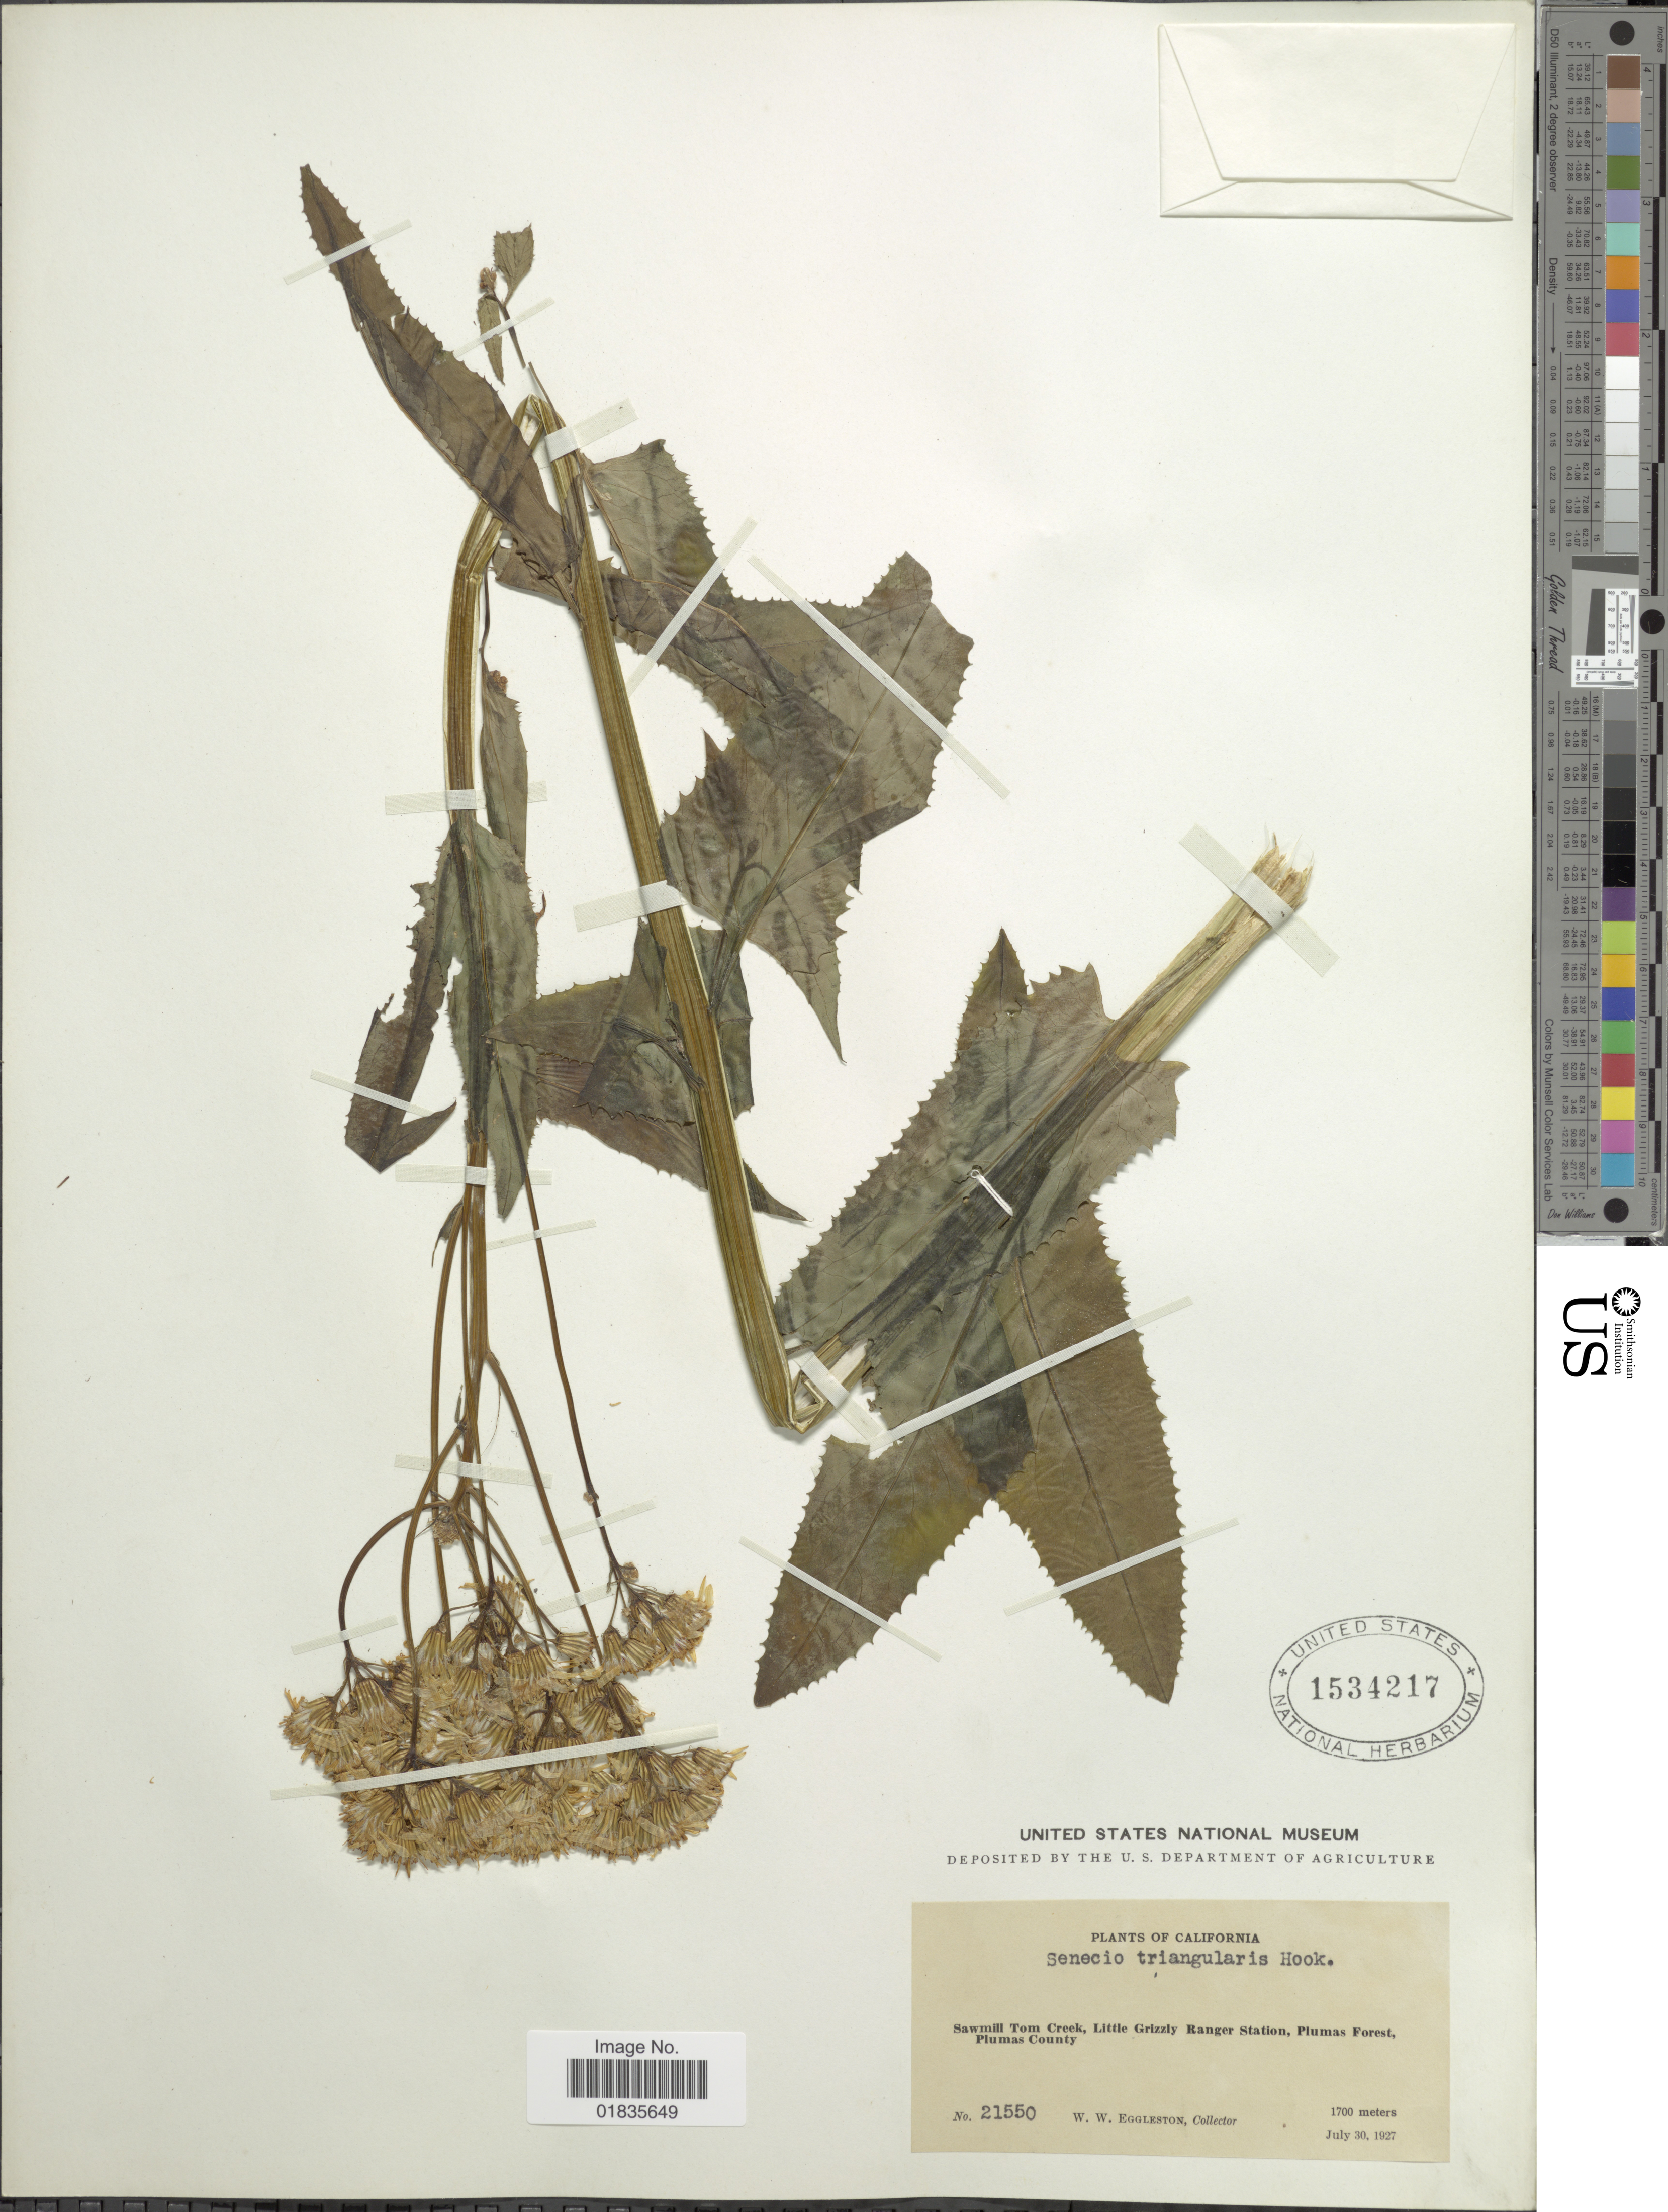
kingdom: Plantae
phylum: Tracheophyta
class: Magnoliopsida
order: Asterales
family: Asteraceae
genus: Senecio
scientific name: Senecio triangularis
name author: Hook.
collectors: W. W. Eggleston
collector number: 21550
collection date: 1927-07-30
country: United States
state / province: California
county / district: Plumas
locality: Sawmill Tom Creek, Little Grizzly Ranger Station, Plumas Forest, Plumas County.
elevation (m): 1700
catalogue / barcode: US 1534217